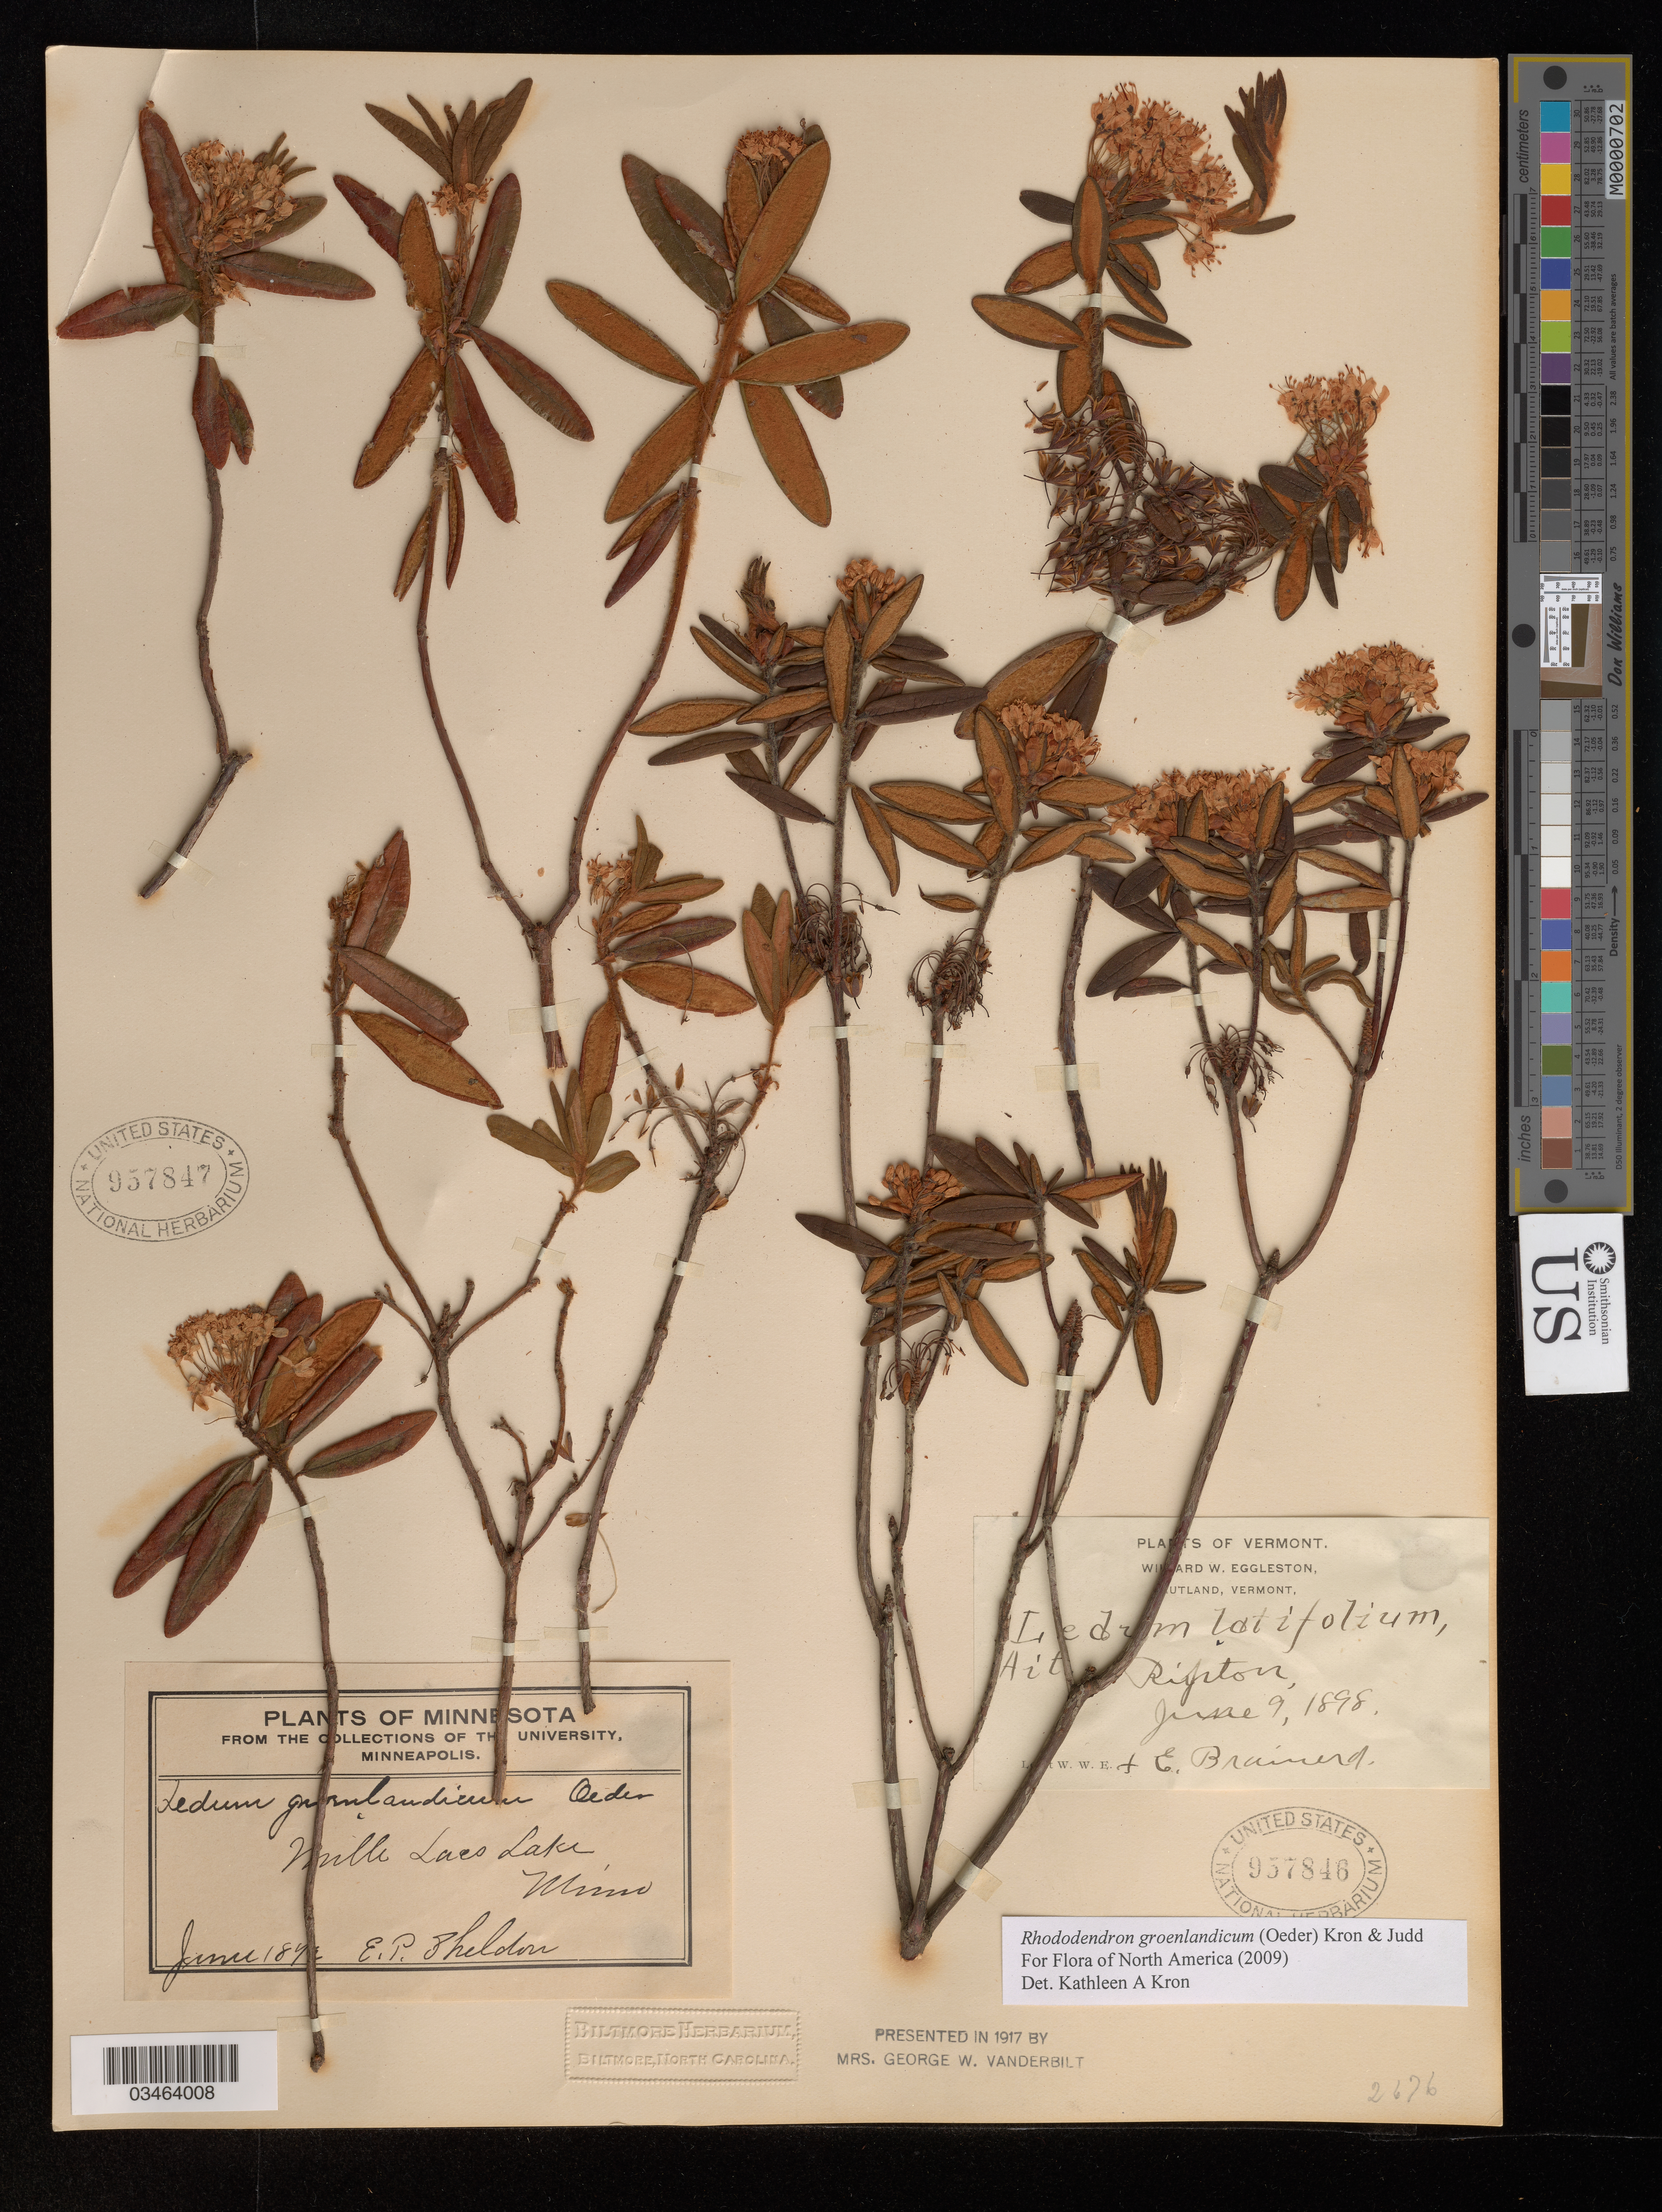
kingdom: Plantae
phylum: Tracheophyta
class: Magnoliopsida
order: Ericales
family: Ericaceae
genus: Rhododendron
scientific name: Rhododendron groenlandicum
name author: (Oeder) Kron & Judd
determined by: Kron, K. A.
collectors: E. P. Sheldon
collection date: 1892-06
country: United States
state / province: Minnesota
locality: Mille Lacs Lake.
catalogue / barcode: US 957847